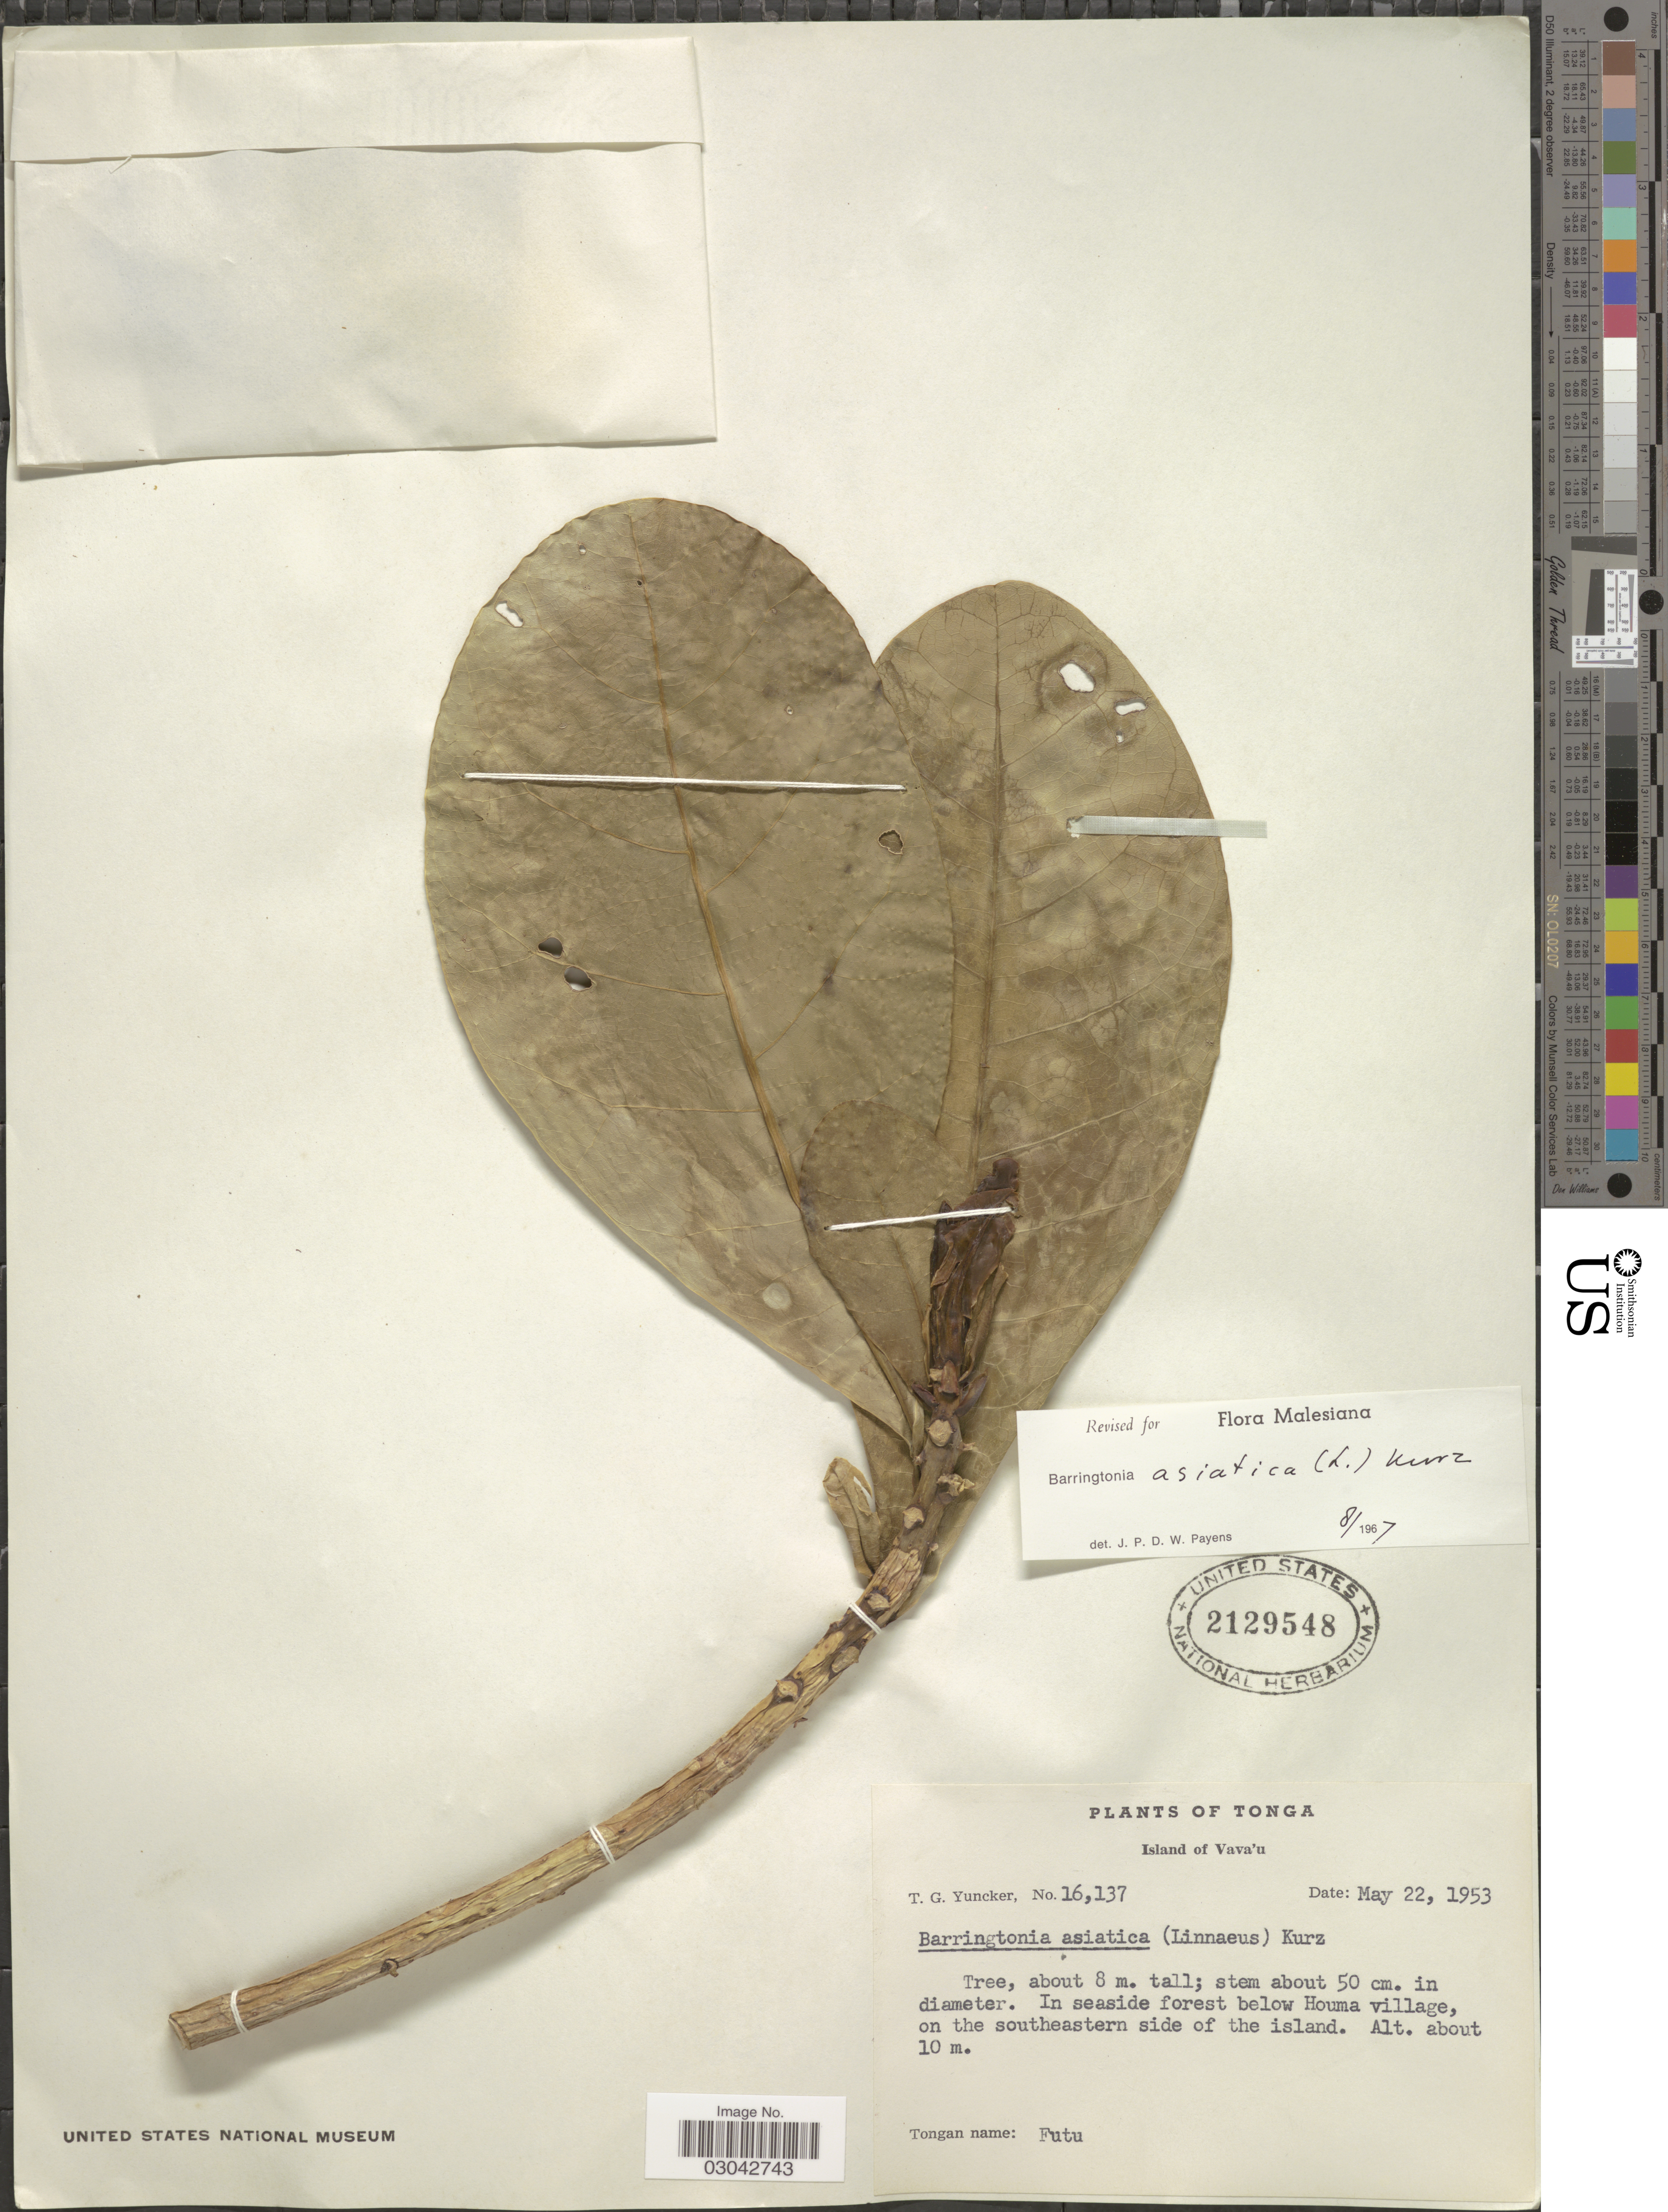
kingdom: Plantae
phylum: Tracheophyta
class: Magnoliopsida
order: Ericales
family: Lecythidaceae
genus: Barringtonia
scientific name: Barringtonia asiatica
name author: (L.) Kurz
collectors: T. G. Yuncker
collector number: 16137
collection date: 1953-05-22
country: Tonga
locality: Island of Vava'u. In seaside forest below Houma village, on the southeastern side of the island.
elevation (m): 10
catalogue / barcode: US 2129548